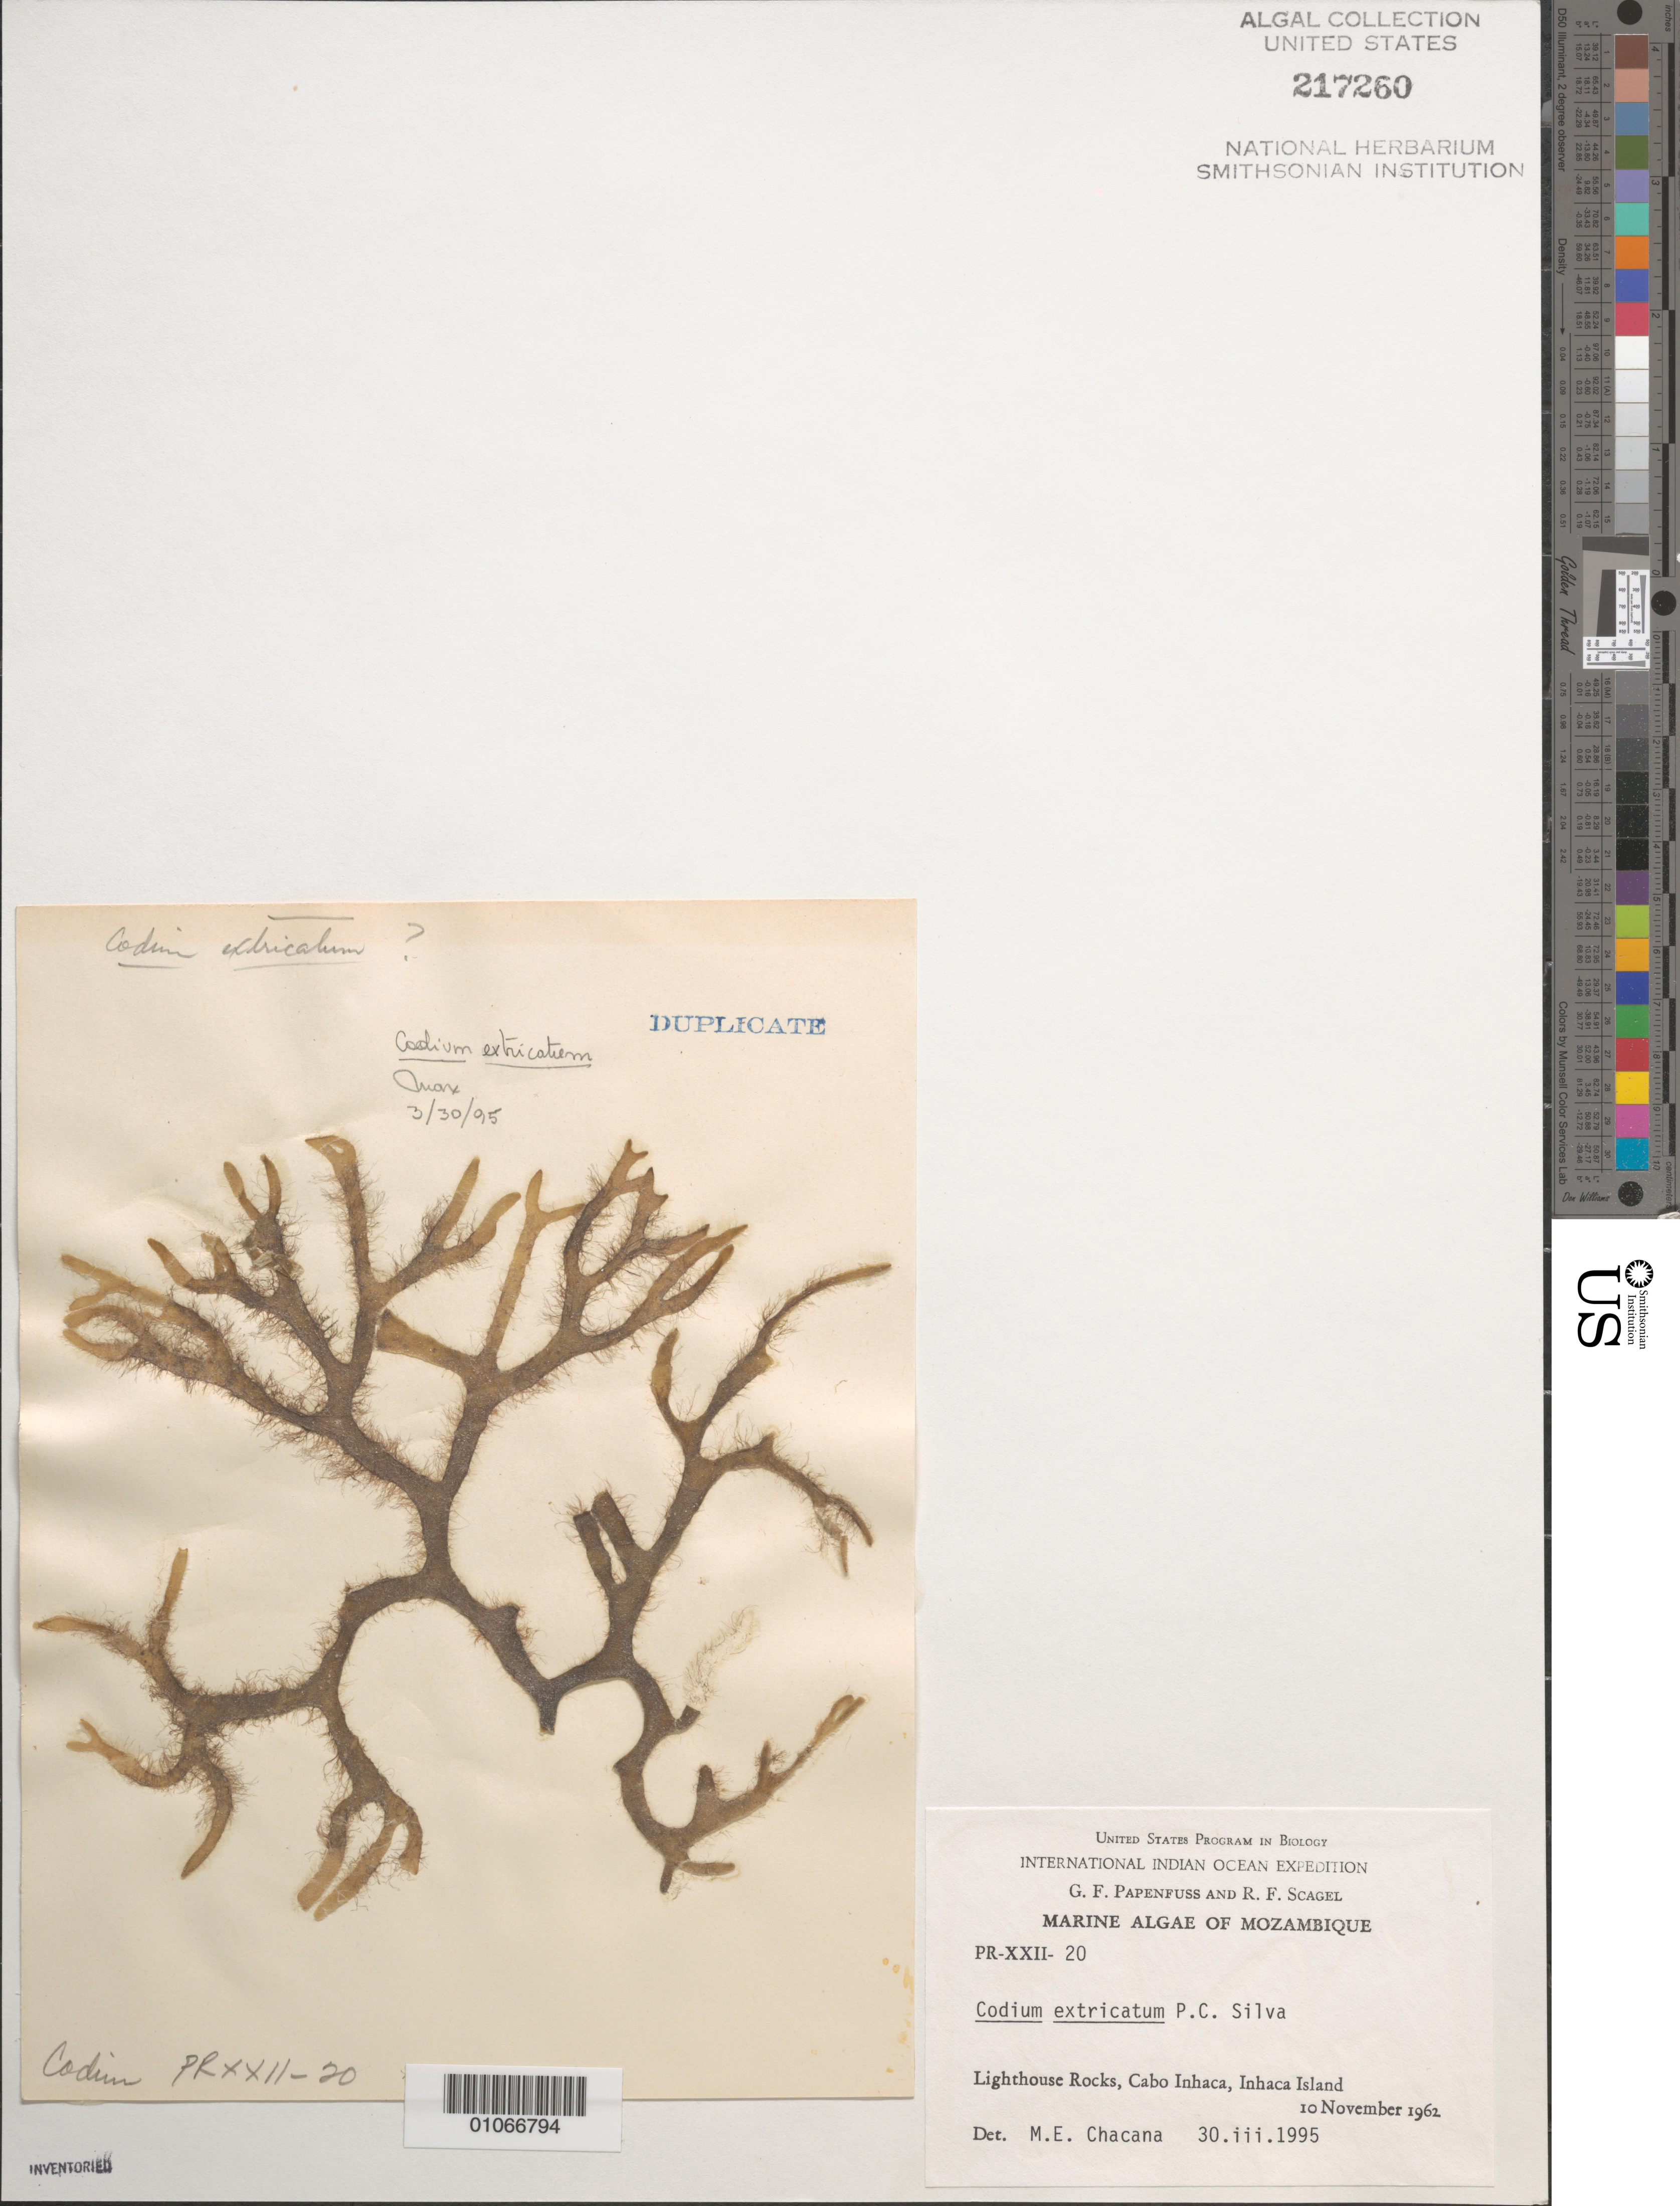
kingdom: Plantae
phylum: Chlorophyta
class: Ulvophyceae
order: Bryopsidales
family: Codiaceae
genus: Codium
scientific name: Codium extricatum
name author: P.C. Silva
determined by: Chacana, M. E.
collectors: G. Papenfuss & R. F. Scagel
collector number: PR-XXII-20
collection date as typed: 10 Nov 1962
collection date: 1962-11-10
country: Mozambique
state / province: Maputo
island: Inhaca Island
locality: Lighthouse Rocks, Cabo Inhaca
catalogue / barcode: US 217260